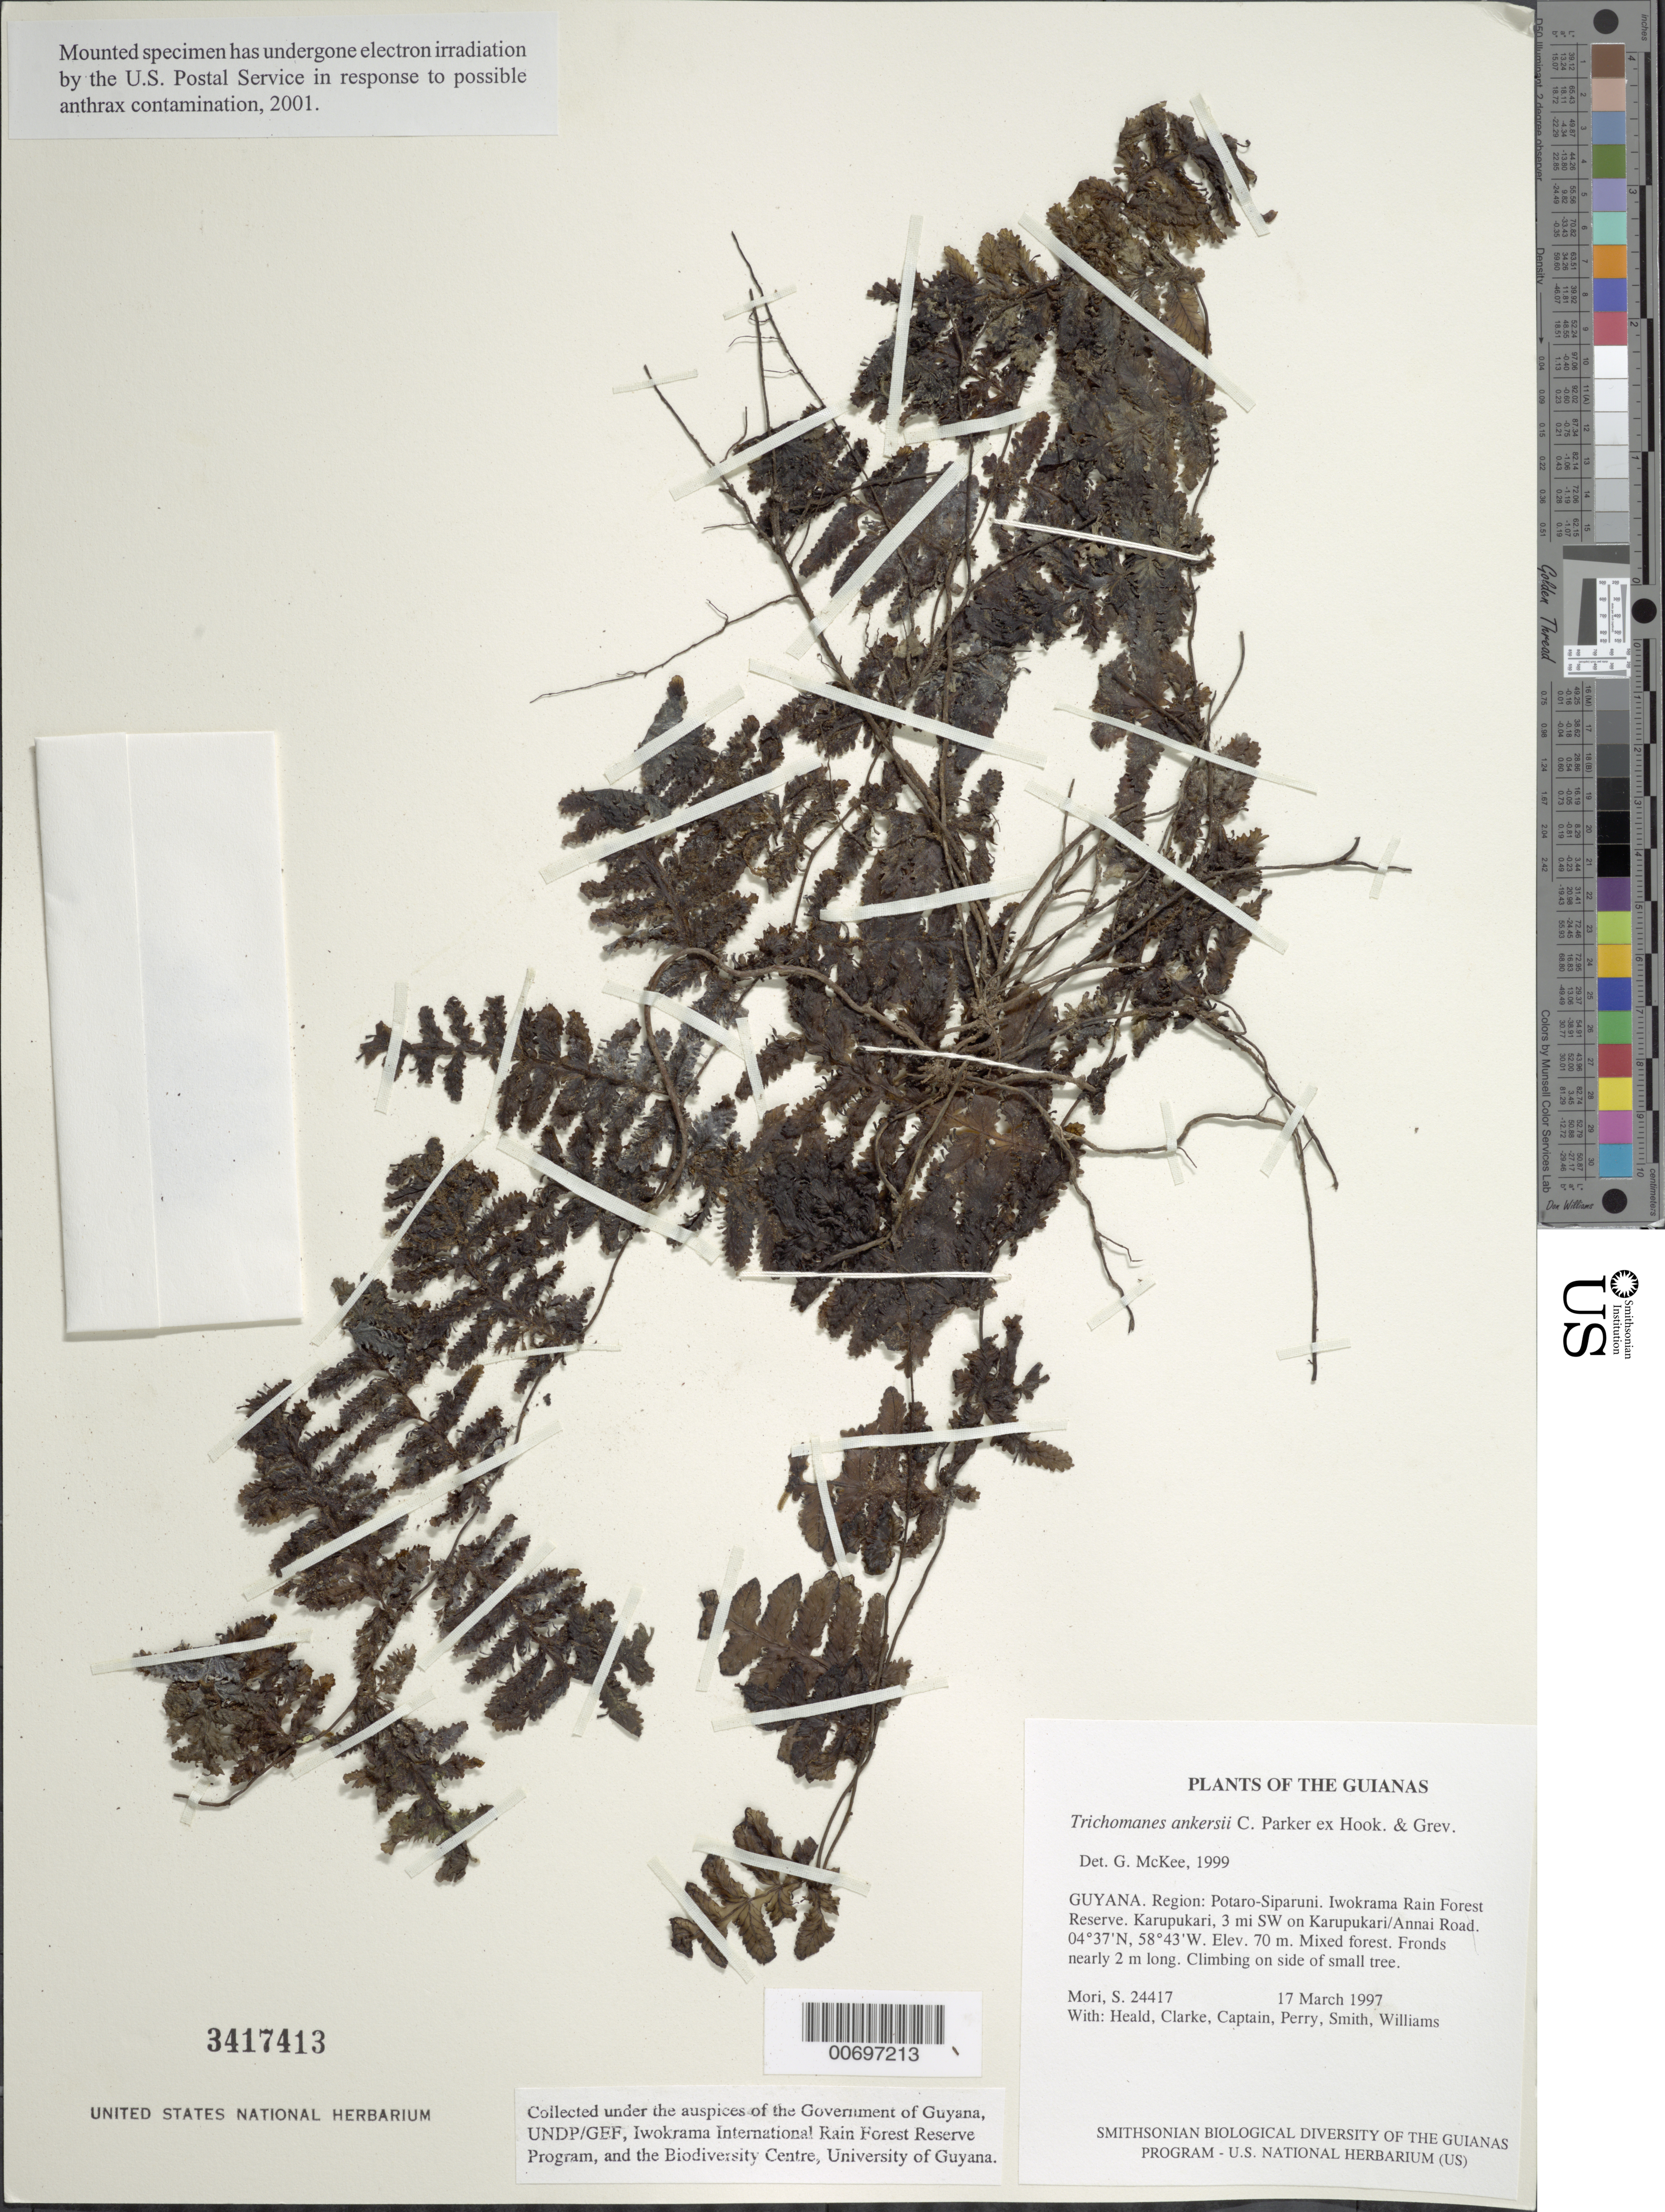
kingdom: Plantae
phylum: Tracheophyta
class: Polypodiopsida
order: Hymenophyllales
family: Hymenophyllaceae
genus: Trichomanes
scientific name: Trichomanes ankersii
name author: C. Parker ex Hook. & Grev.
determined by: McKee, G. S., (US), NMNH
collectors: S. Mori, S. Heald, D. Clarke, C. Captain, C. Perry, -- Smith & R. Williams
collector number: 24417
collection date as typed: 17 March 1997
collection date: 1997-03-17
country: Guyana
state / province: Potaro-Siparuni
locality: Iwokrama Rain Forest Reserve. Karupukari, 3 mi SW on Karupukari/Annai Road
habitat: Mixed forest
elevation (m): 70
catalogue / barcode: US 3417413